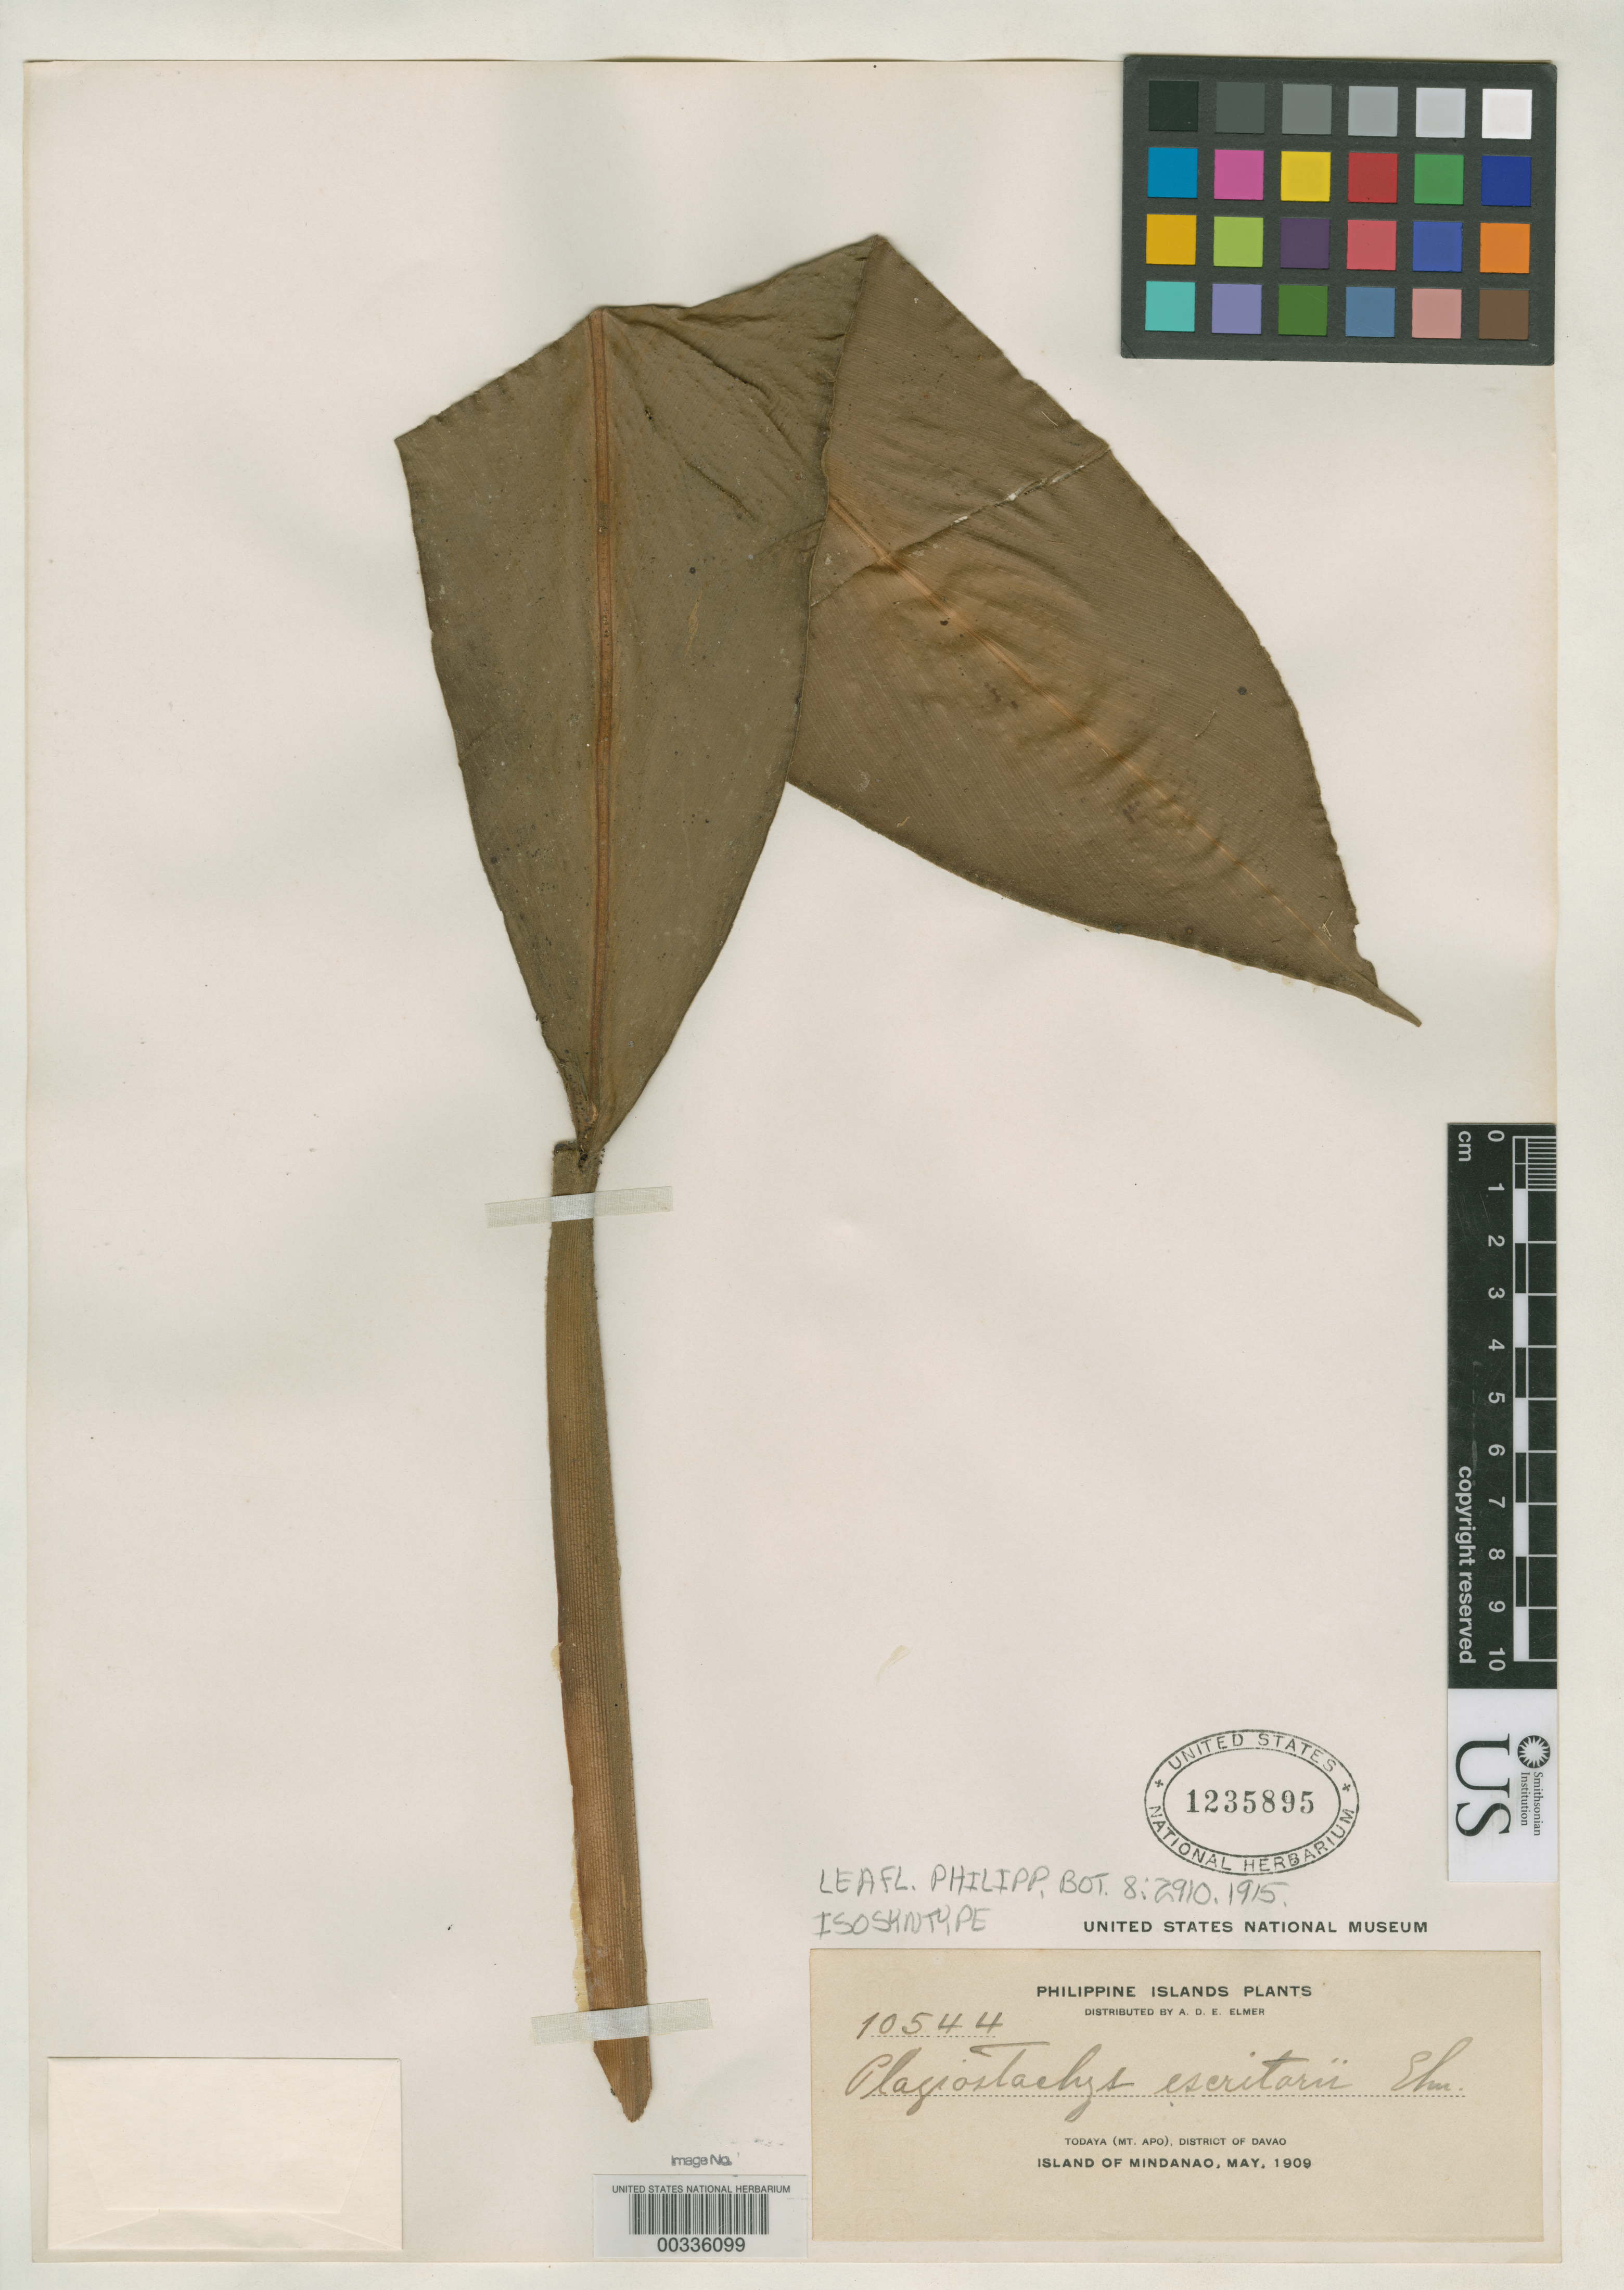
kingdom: Plantae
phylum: Tracheophyta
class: Liliopsida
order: Zingiberales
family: Zingiberaceae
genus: Plagiostachys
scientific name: Plagiostachys escritorii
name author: Elmer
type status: Isosyntype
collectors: A. D. E. Elmer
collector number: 10544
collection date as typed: May 1909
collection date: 1909-05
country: Philippines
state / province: Davao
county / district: Davao del Sur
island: Mindanao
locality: Todaya, Mt. Apo.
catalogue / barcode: US 1235895